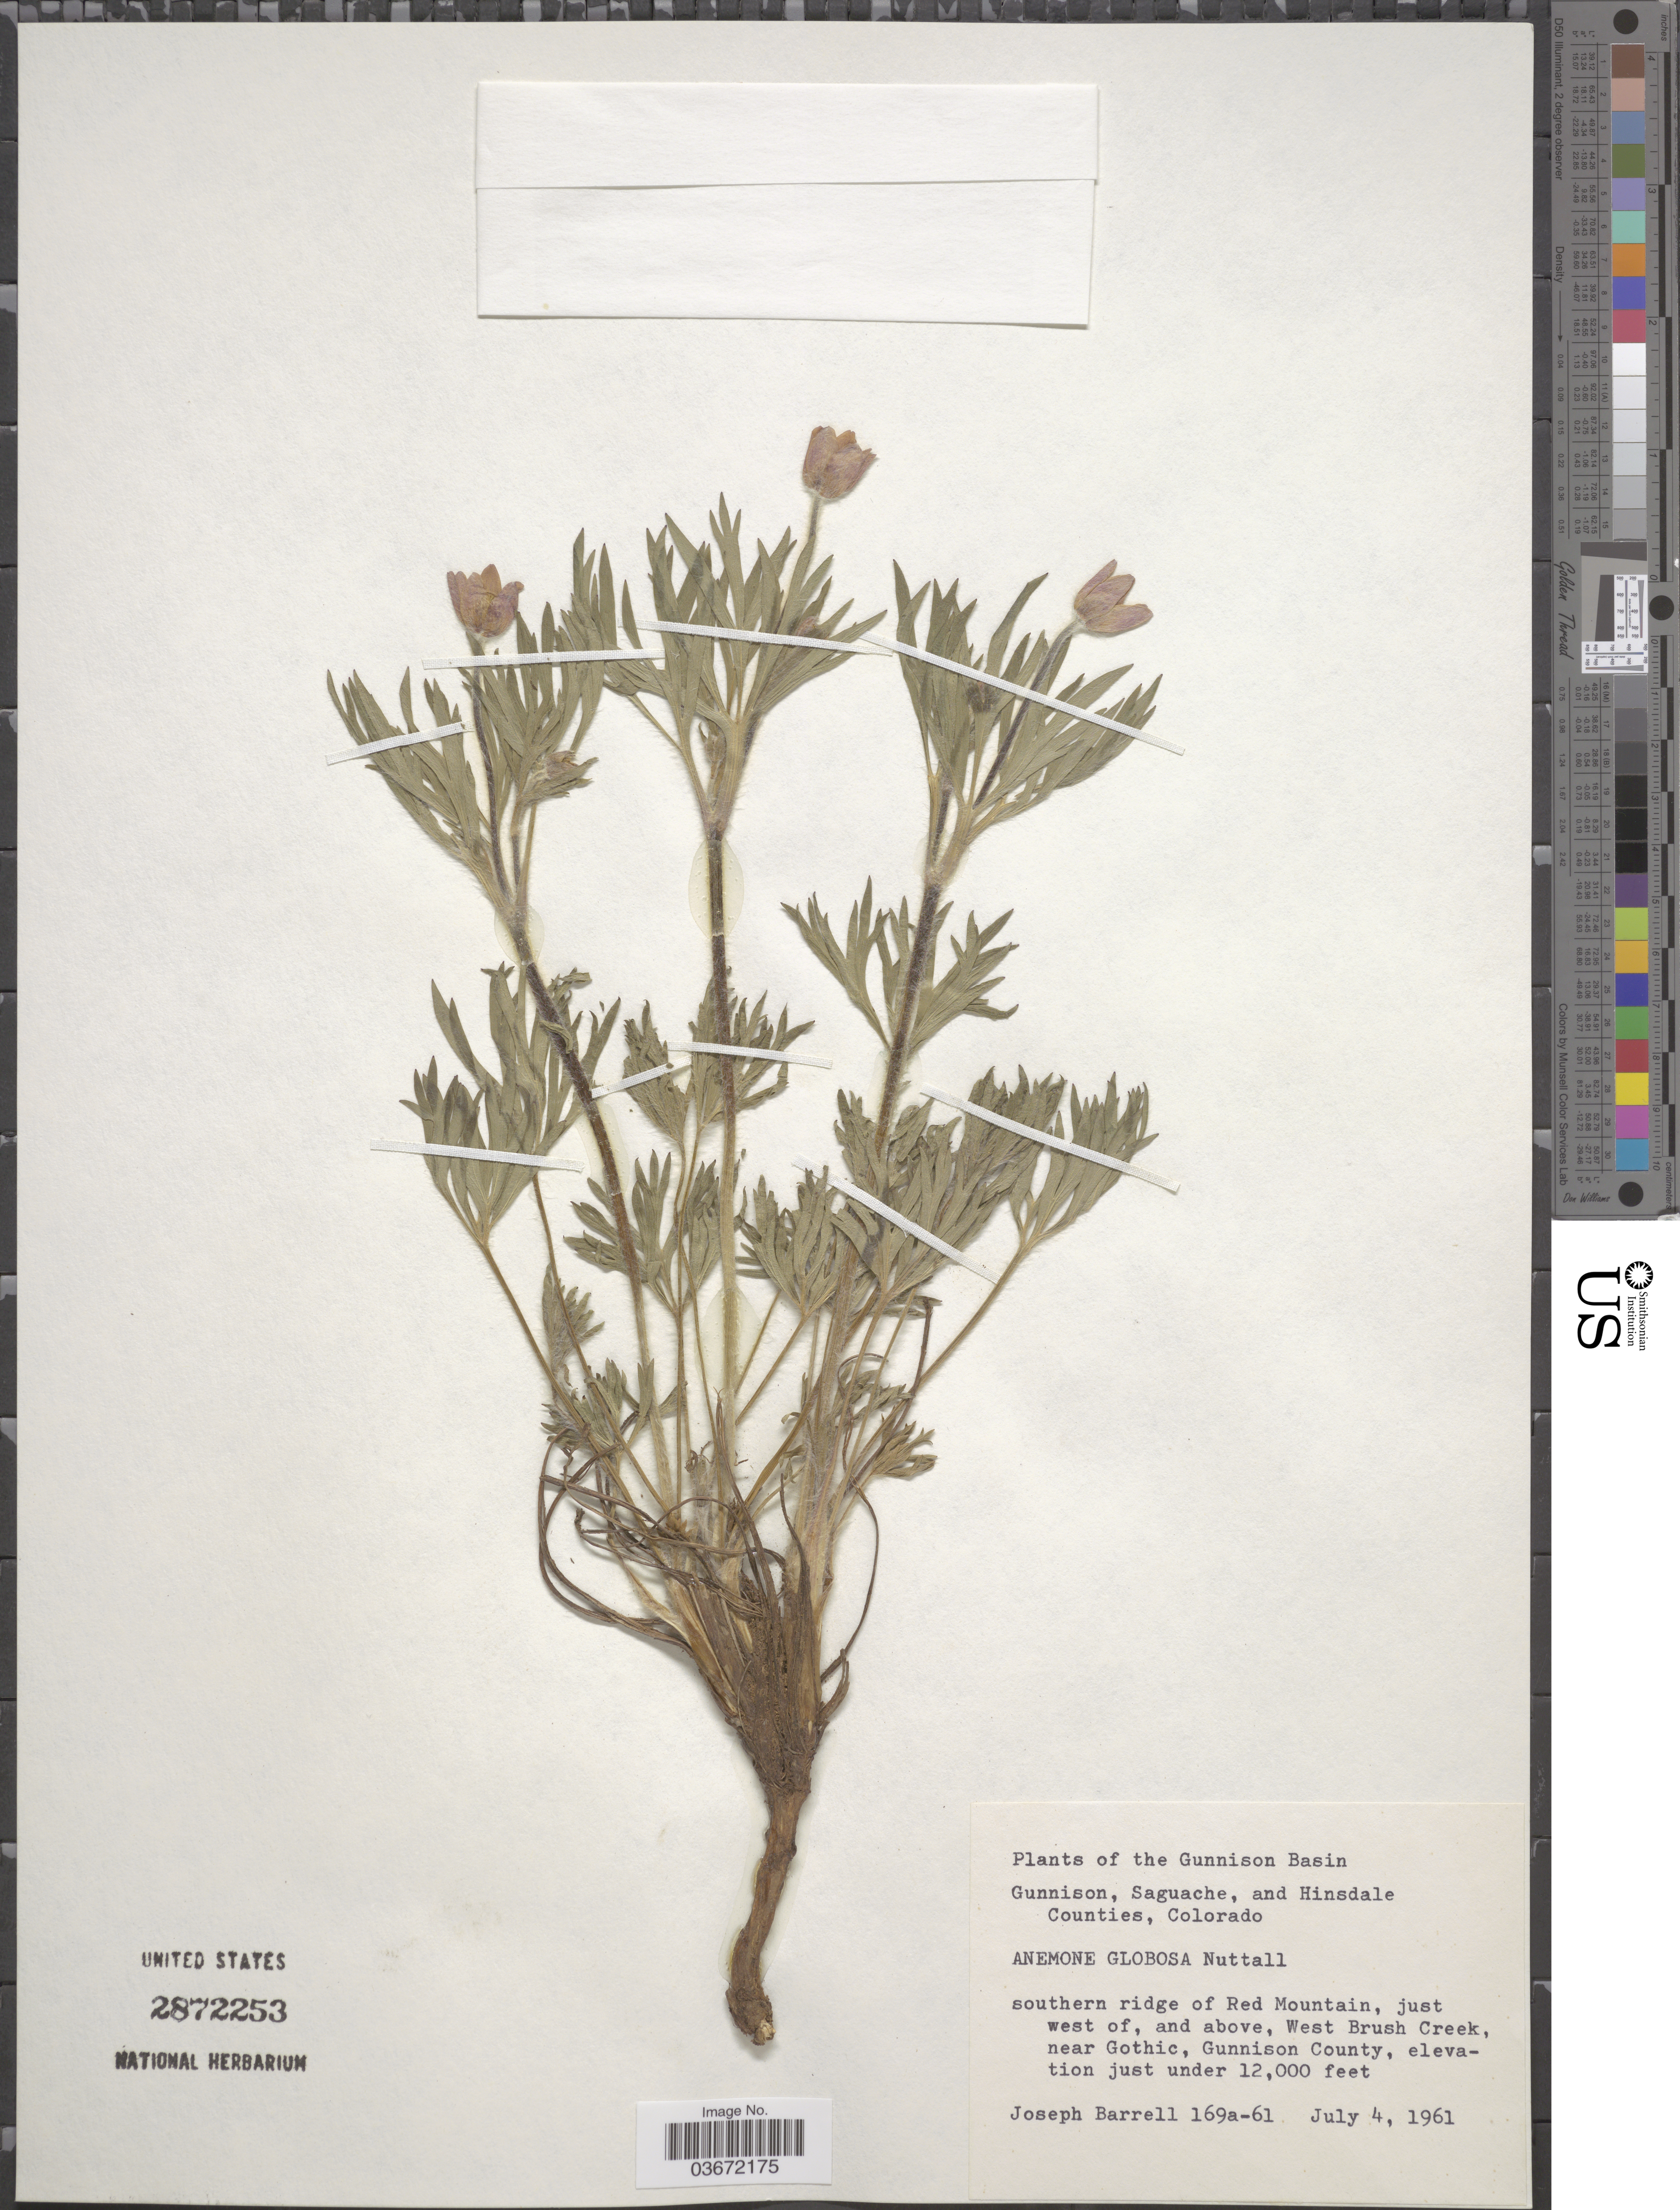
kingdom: Plantae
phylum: Tracheophyta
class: Magnoliopsida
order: Ranunculales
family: Ranunculaceae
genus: Anemone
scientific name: Anemone globosa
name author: (Torr. & A. Gray) Nutt. ex A. Heller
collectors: J. Barrell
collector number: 169a-61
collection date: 1961-07-04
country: United States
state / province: Colorado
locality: The Gunnison Basin. Southern ridge of Red Mountain, just west of, and above, West Brush Creek, near Gothic, Gunnison County.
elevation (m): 3658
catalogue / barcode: US 2872253